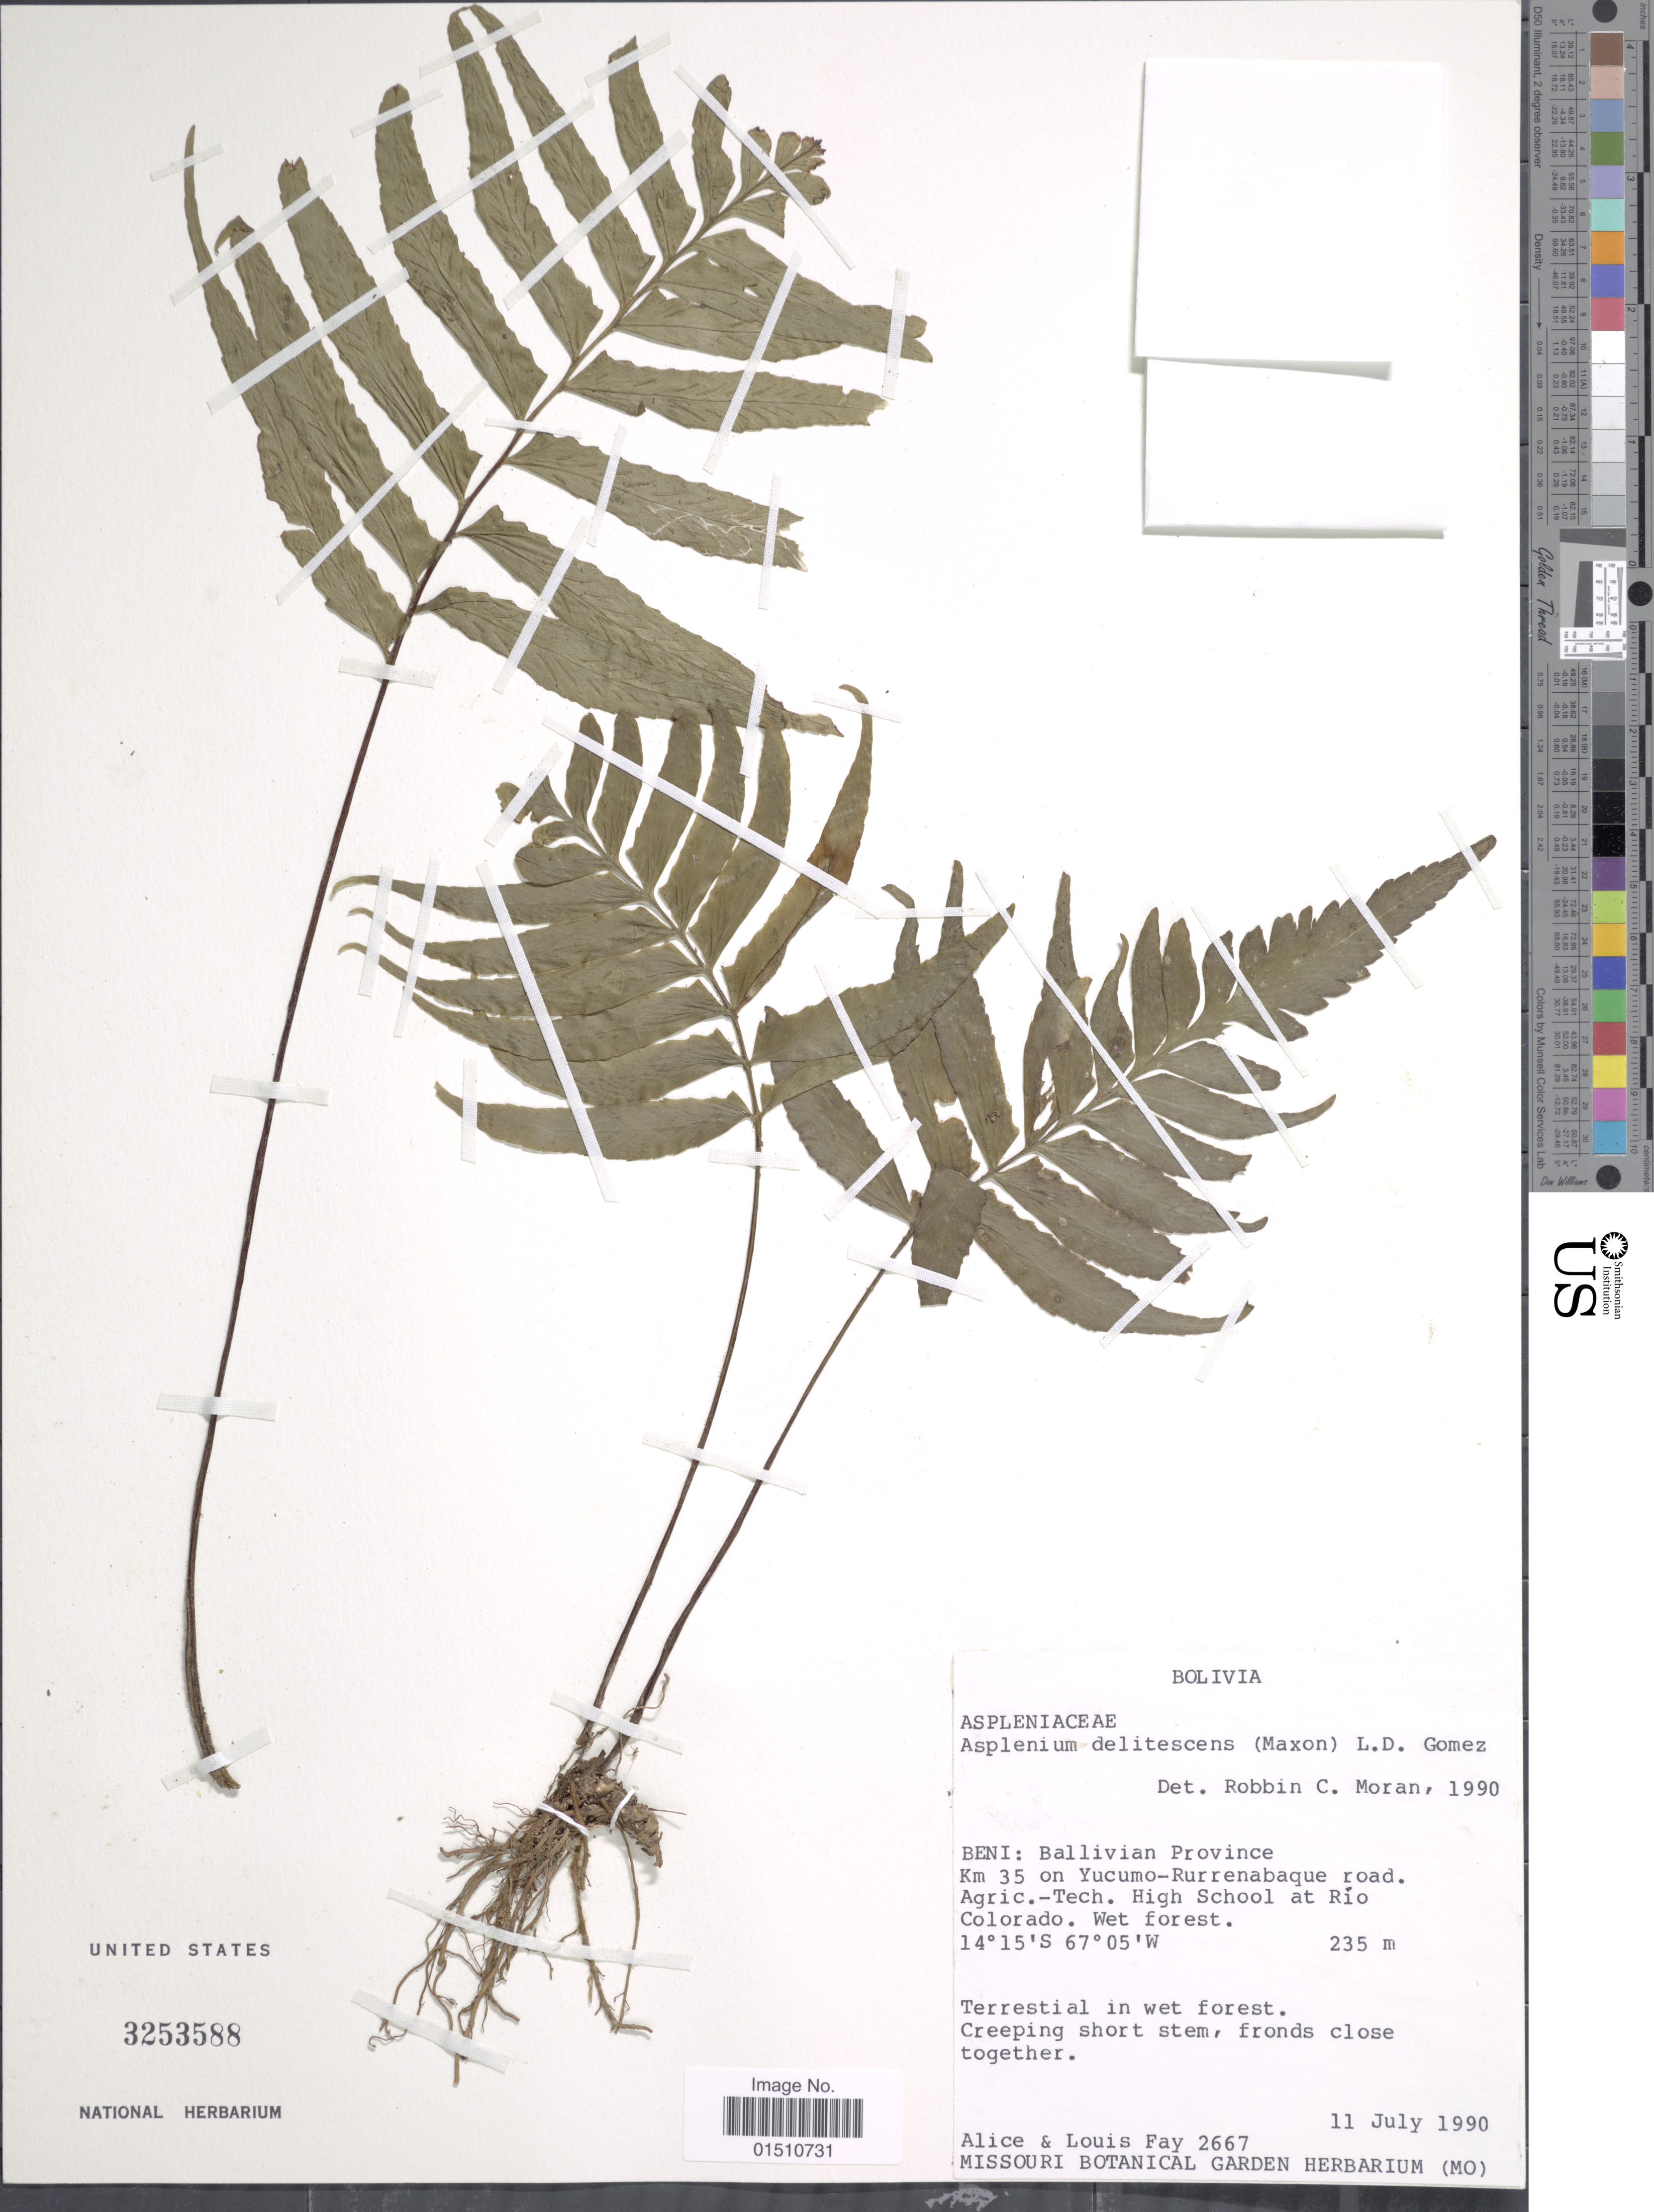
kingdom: Plantae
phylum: Tracheophyta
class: Polypodiopsida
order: Polypodiales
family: Aspleniaceae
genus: Asplenium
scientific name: Asplenium delitescens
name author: (Maxon) L.D. Gómez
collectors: A. Fay & L. Fay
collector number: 2667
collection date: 1990-07-11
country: Bolivia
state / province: Beni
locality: Bolivia, Beni: Ballivian Province Km 35 on Yucumo-Rurrenabaque road. Agric.-Tech. Highschool at Rio Colorado. Wet Forest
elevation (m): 235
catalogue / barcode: US 3253588